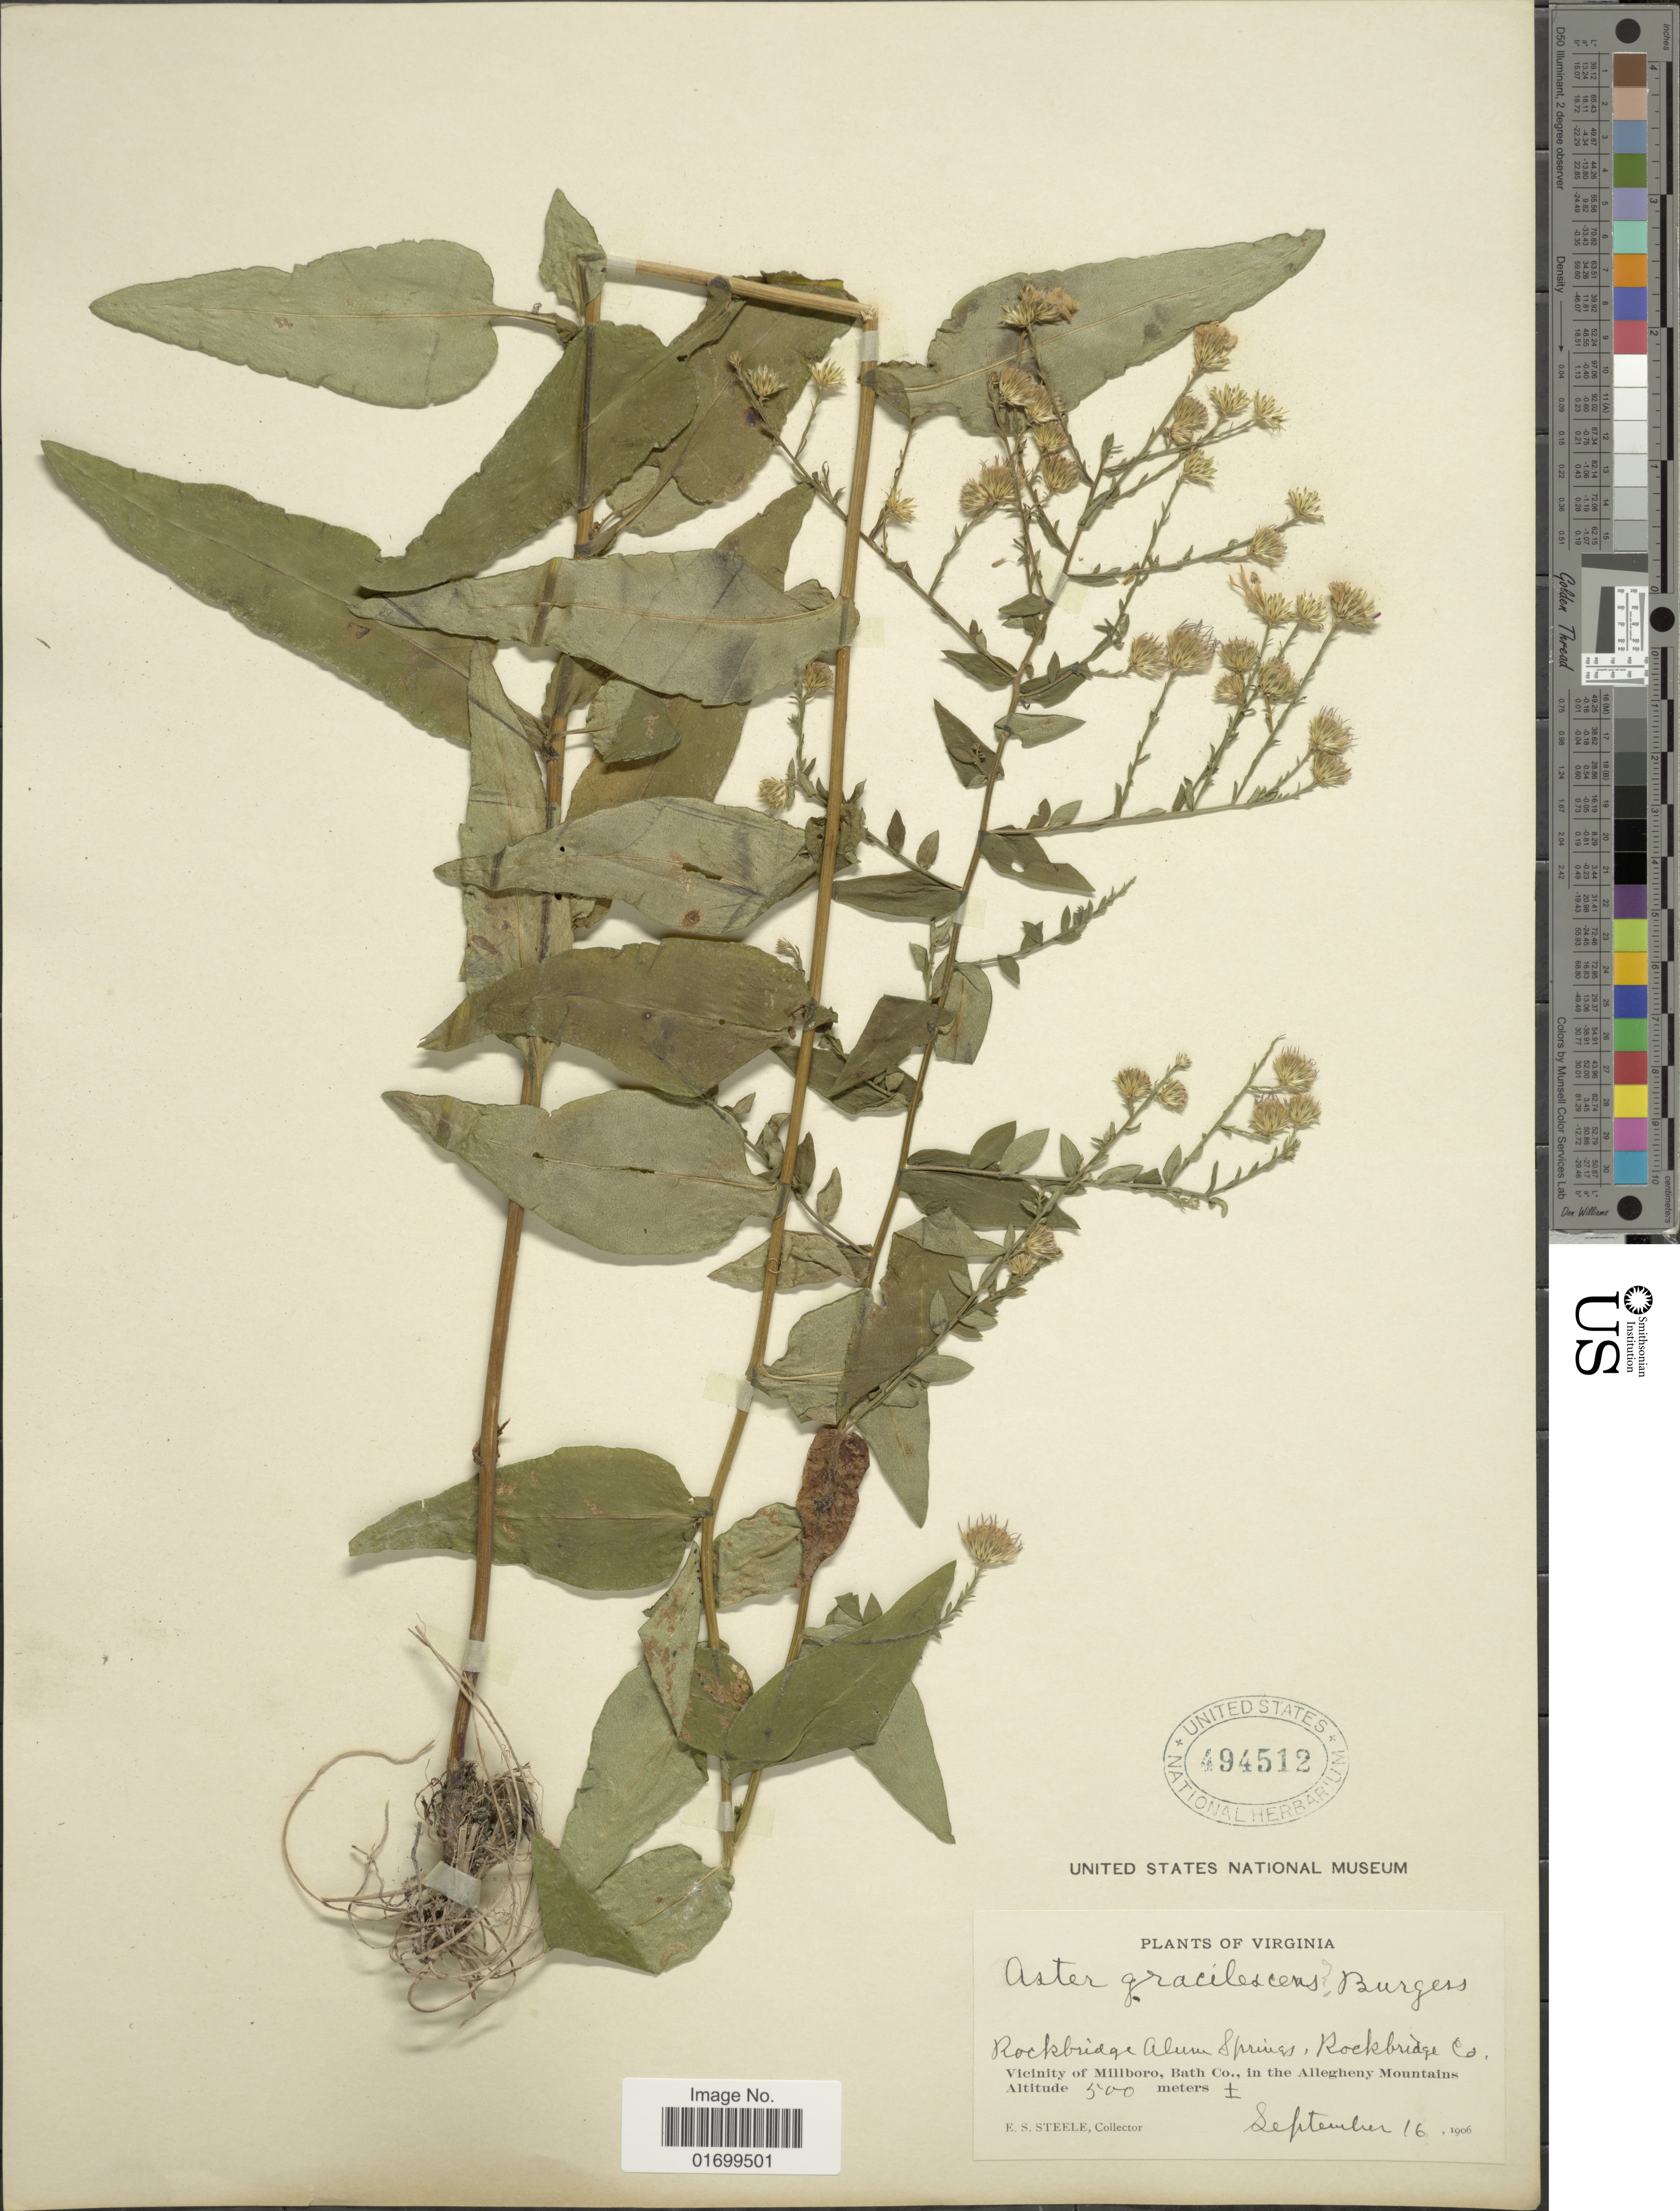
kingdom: Plantae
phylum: Tracheophyta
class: Magnoliopsida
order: Asterales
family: Asteraceae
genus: Symphyotrichum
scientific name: Symphyotrichum undulatum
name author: (L.) G.L. Nesom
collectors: E. Steele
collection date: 1906-09-16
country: United States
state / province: Virginia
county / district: Bath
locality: Rockbridge Alum Springs, Rockbridge Co., vicinity of Miliboro Co., Bath Co., in the Allegheny Mountains.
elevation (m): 500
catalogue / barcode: US 494512